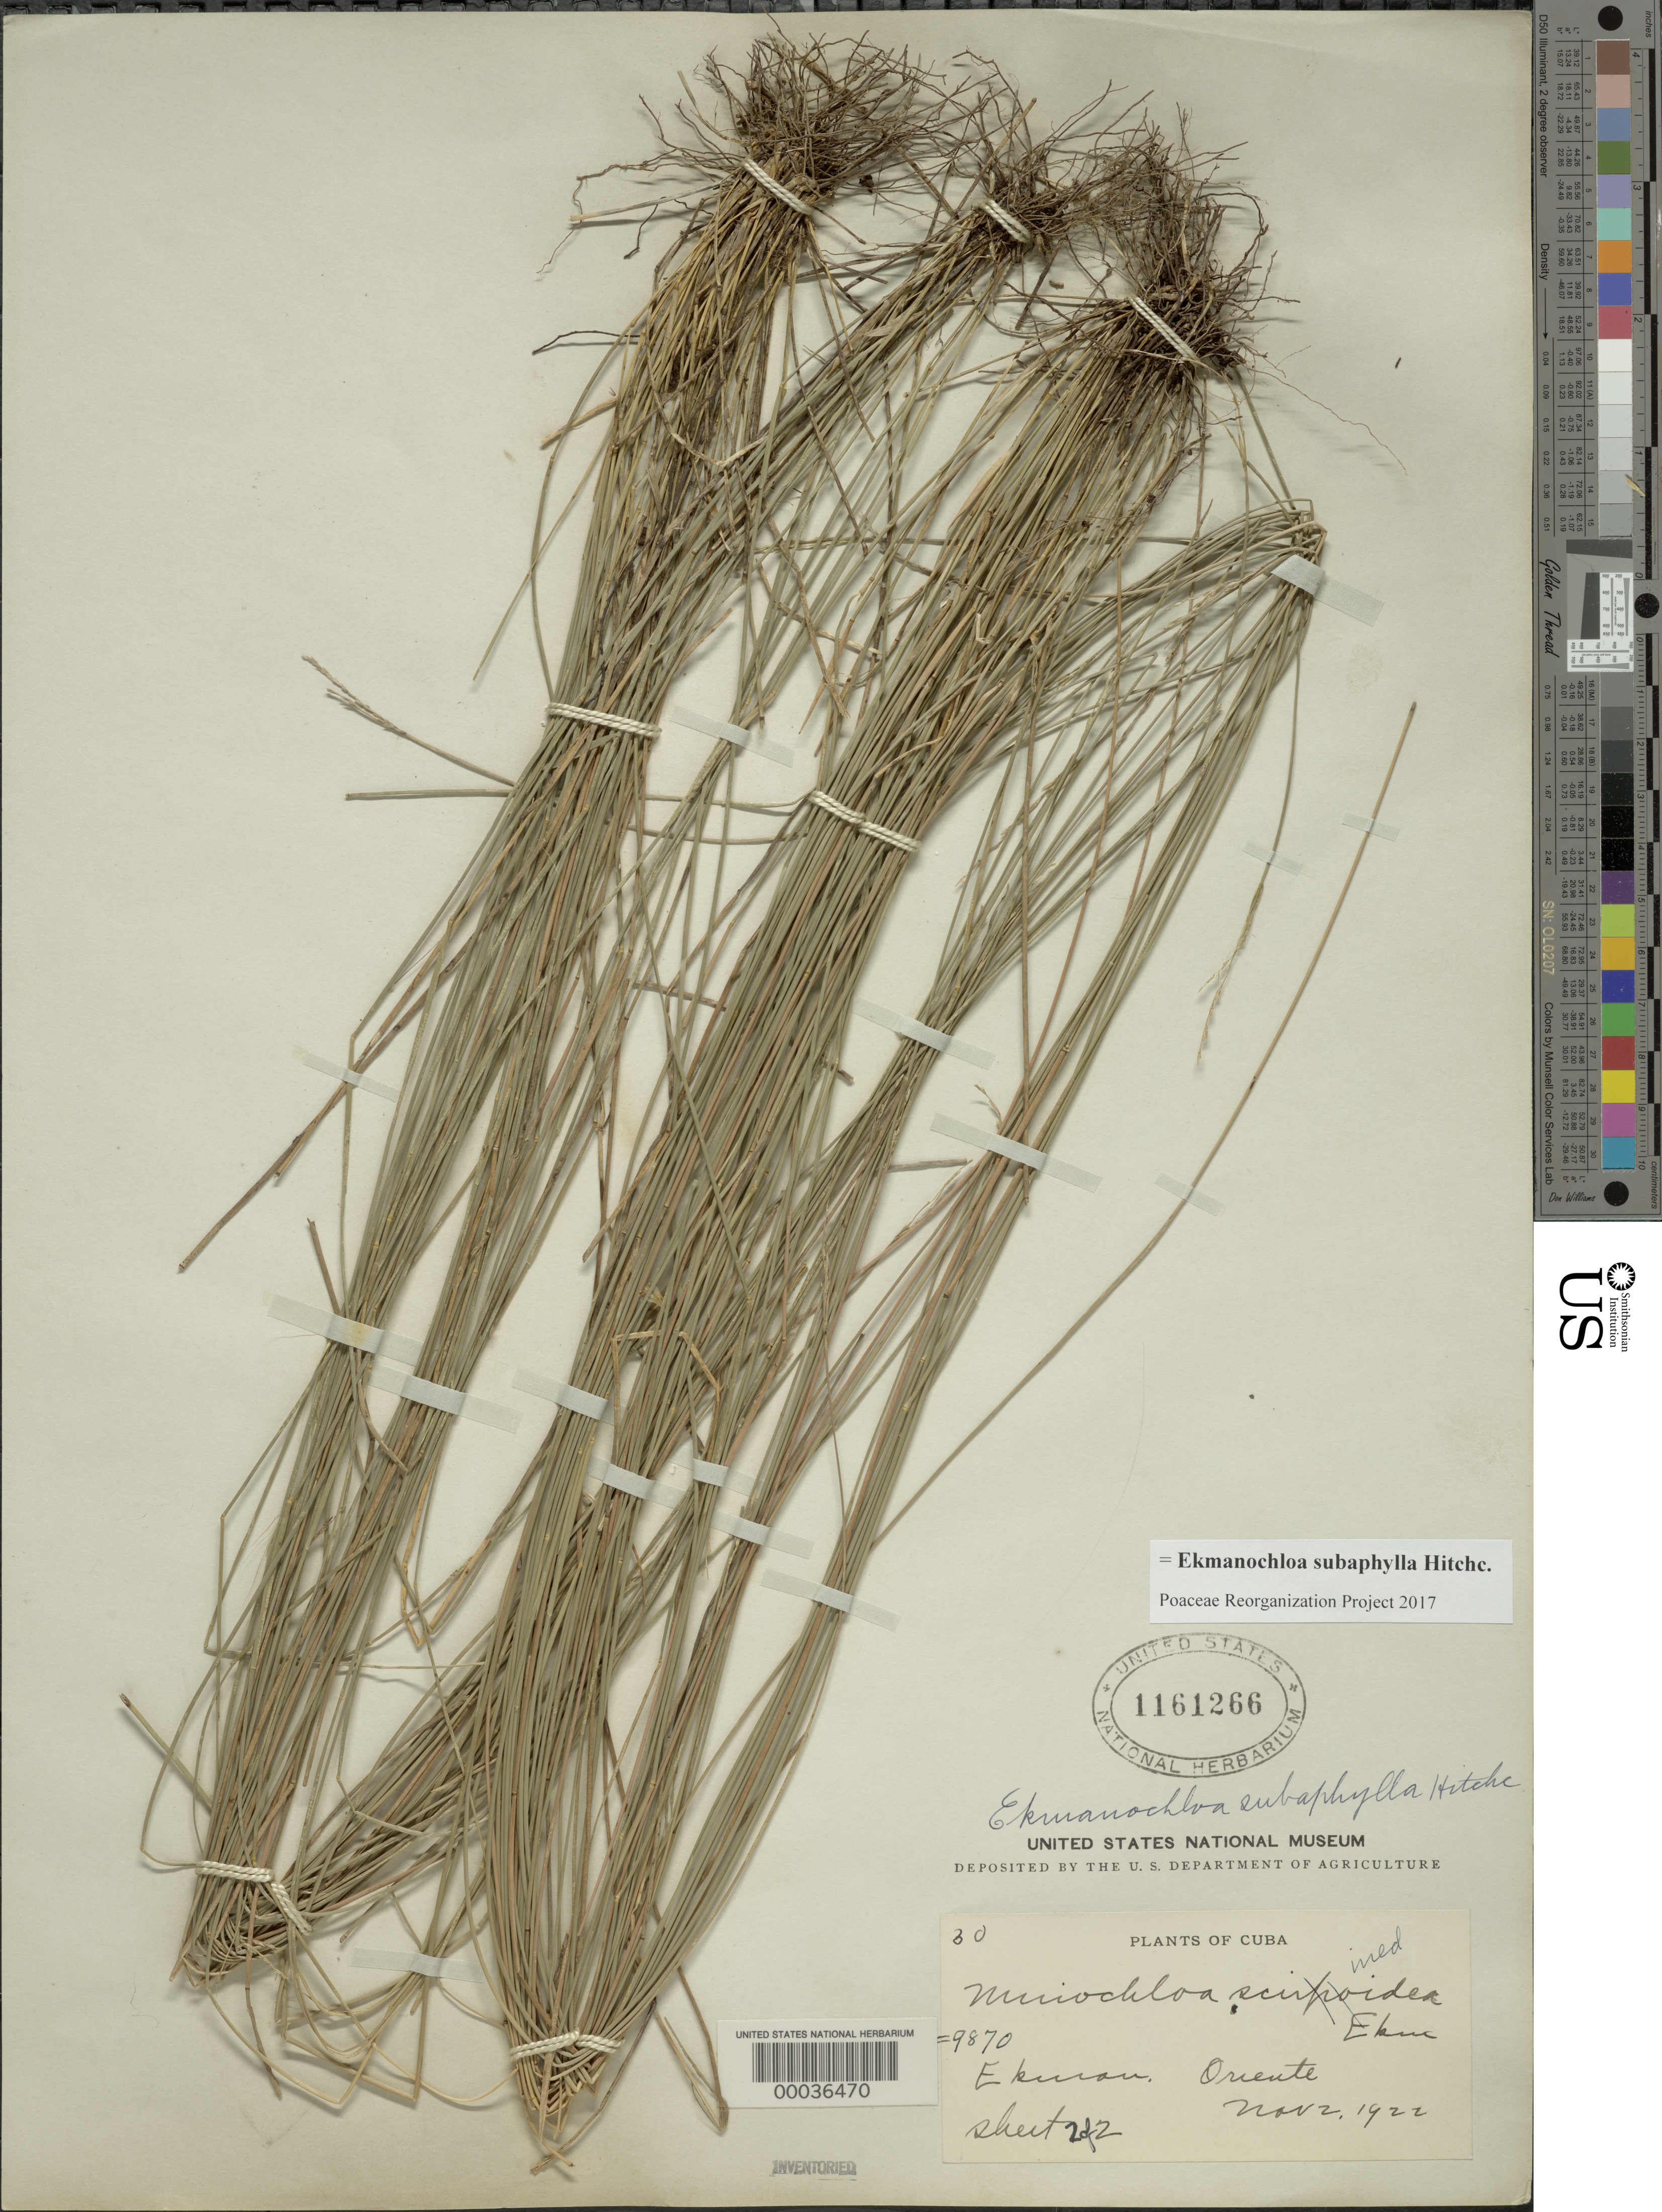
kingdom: Plantae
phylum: Tracheophyta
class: Liliopsida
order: Poales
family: Poaceae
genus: Ekmanochloa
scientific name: Ekmanochloa subaphylla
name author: Hitchc.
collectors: E. L. Ekman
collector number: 30 / =9870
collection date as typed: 02 Nov 1922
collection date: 1922-11-02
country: Cuba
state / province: Oriente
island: Greater Antilles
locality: Sierra de nipe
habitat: Limestone hills at rio jimbarnbay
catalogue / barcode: US 1161266